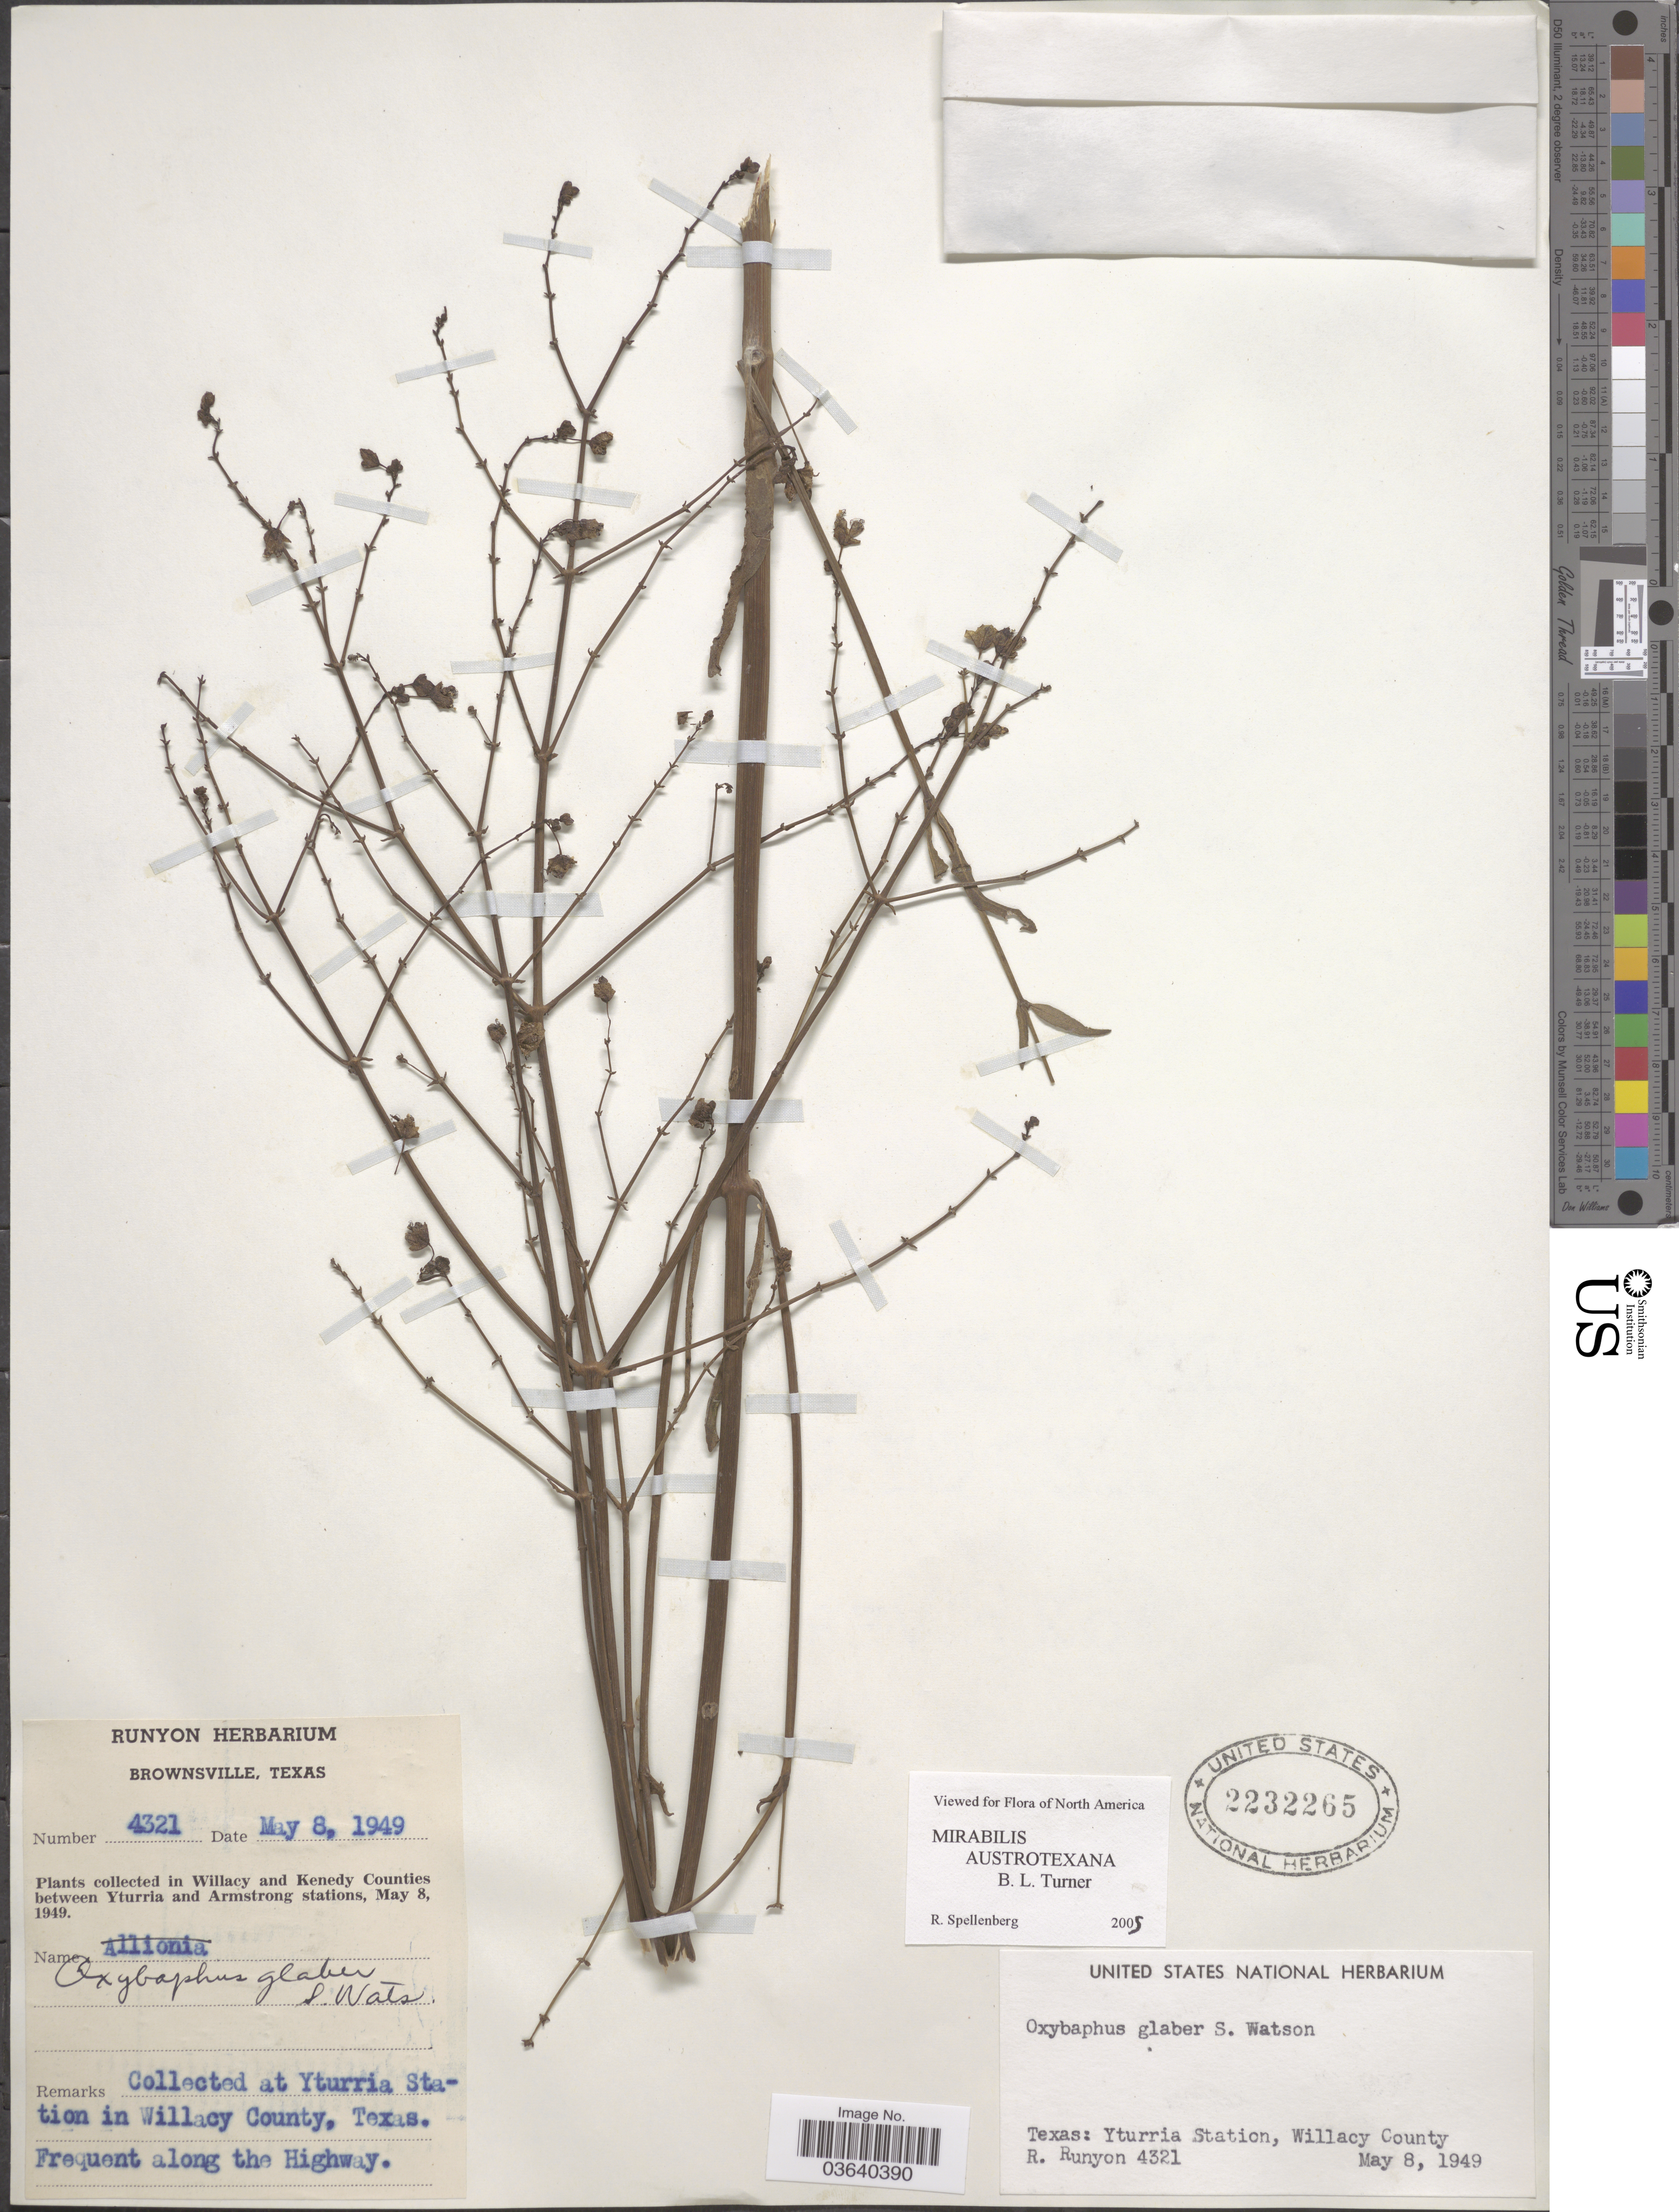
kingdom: Plantae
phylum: Tracheophyta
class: Magnoliopsida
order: Caryophyllales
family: Nyctaginaceae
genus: Mirabilis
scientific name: Mirabilis austrotexana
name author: B.L. Turner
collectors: R. Runyon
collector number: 4321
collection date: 1949-05-08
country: United States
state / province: Texas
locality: Yturria Station, Willacy County. Between Yturria and Armstrong stations.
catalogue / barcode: US 2232265